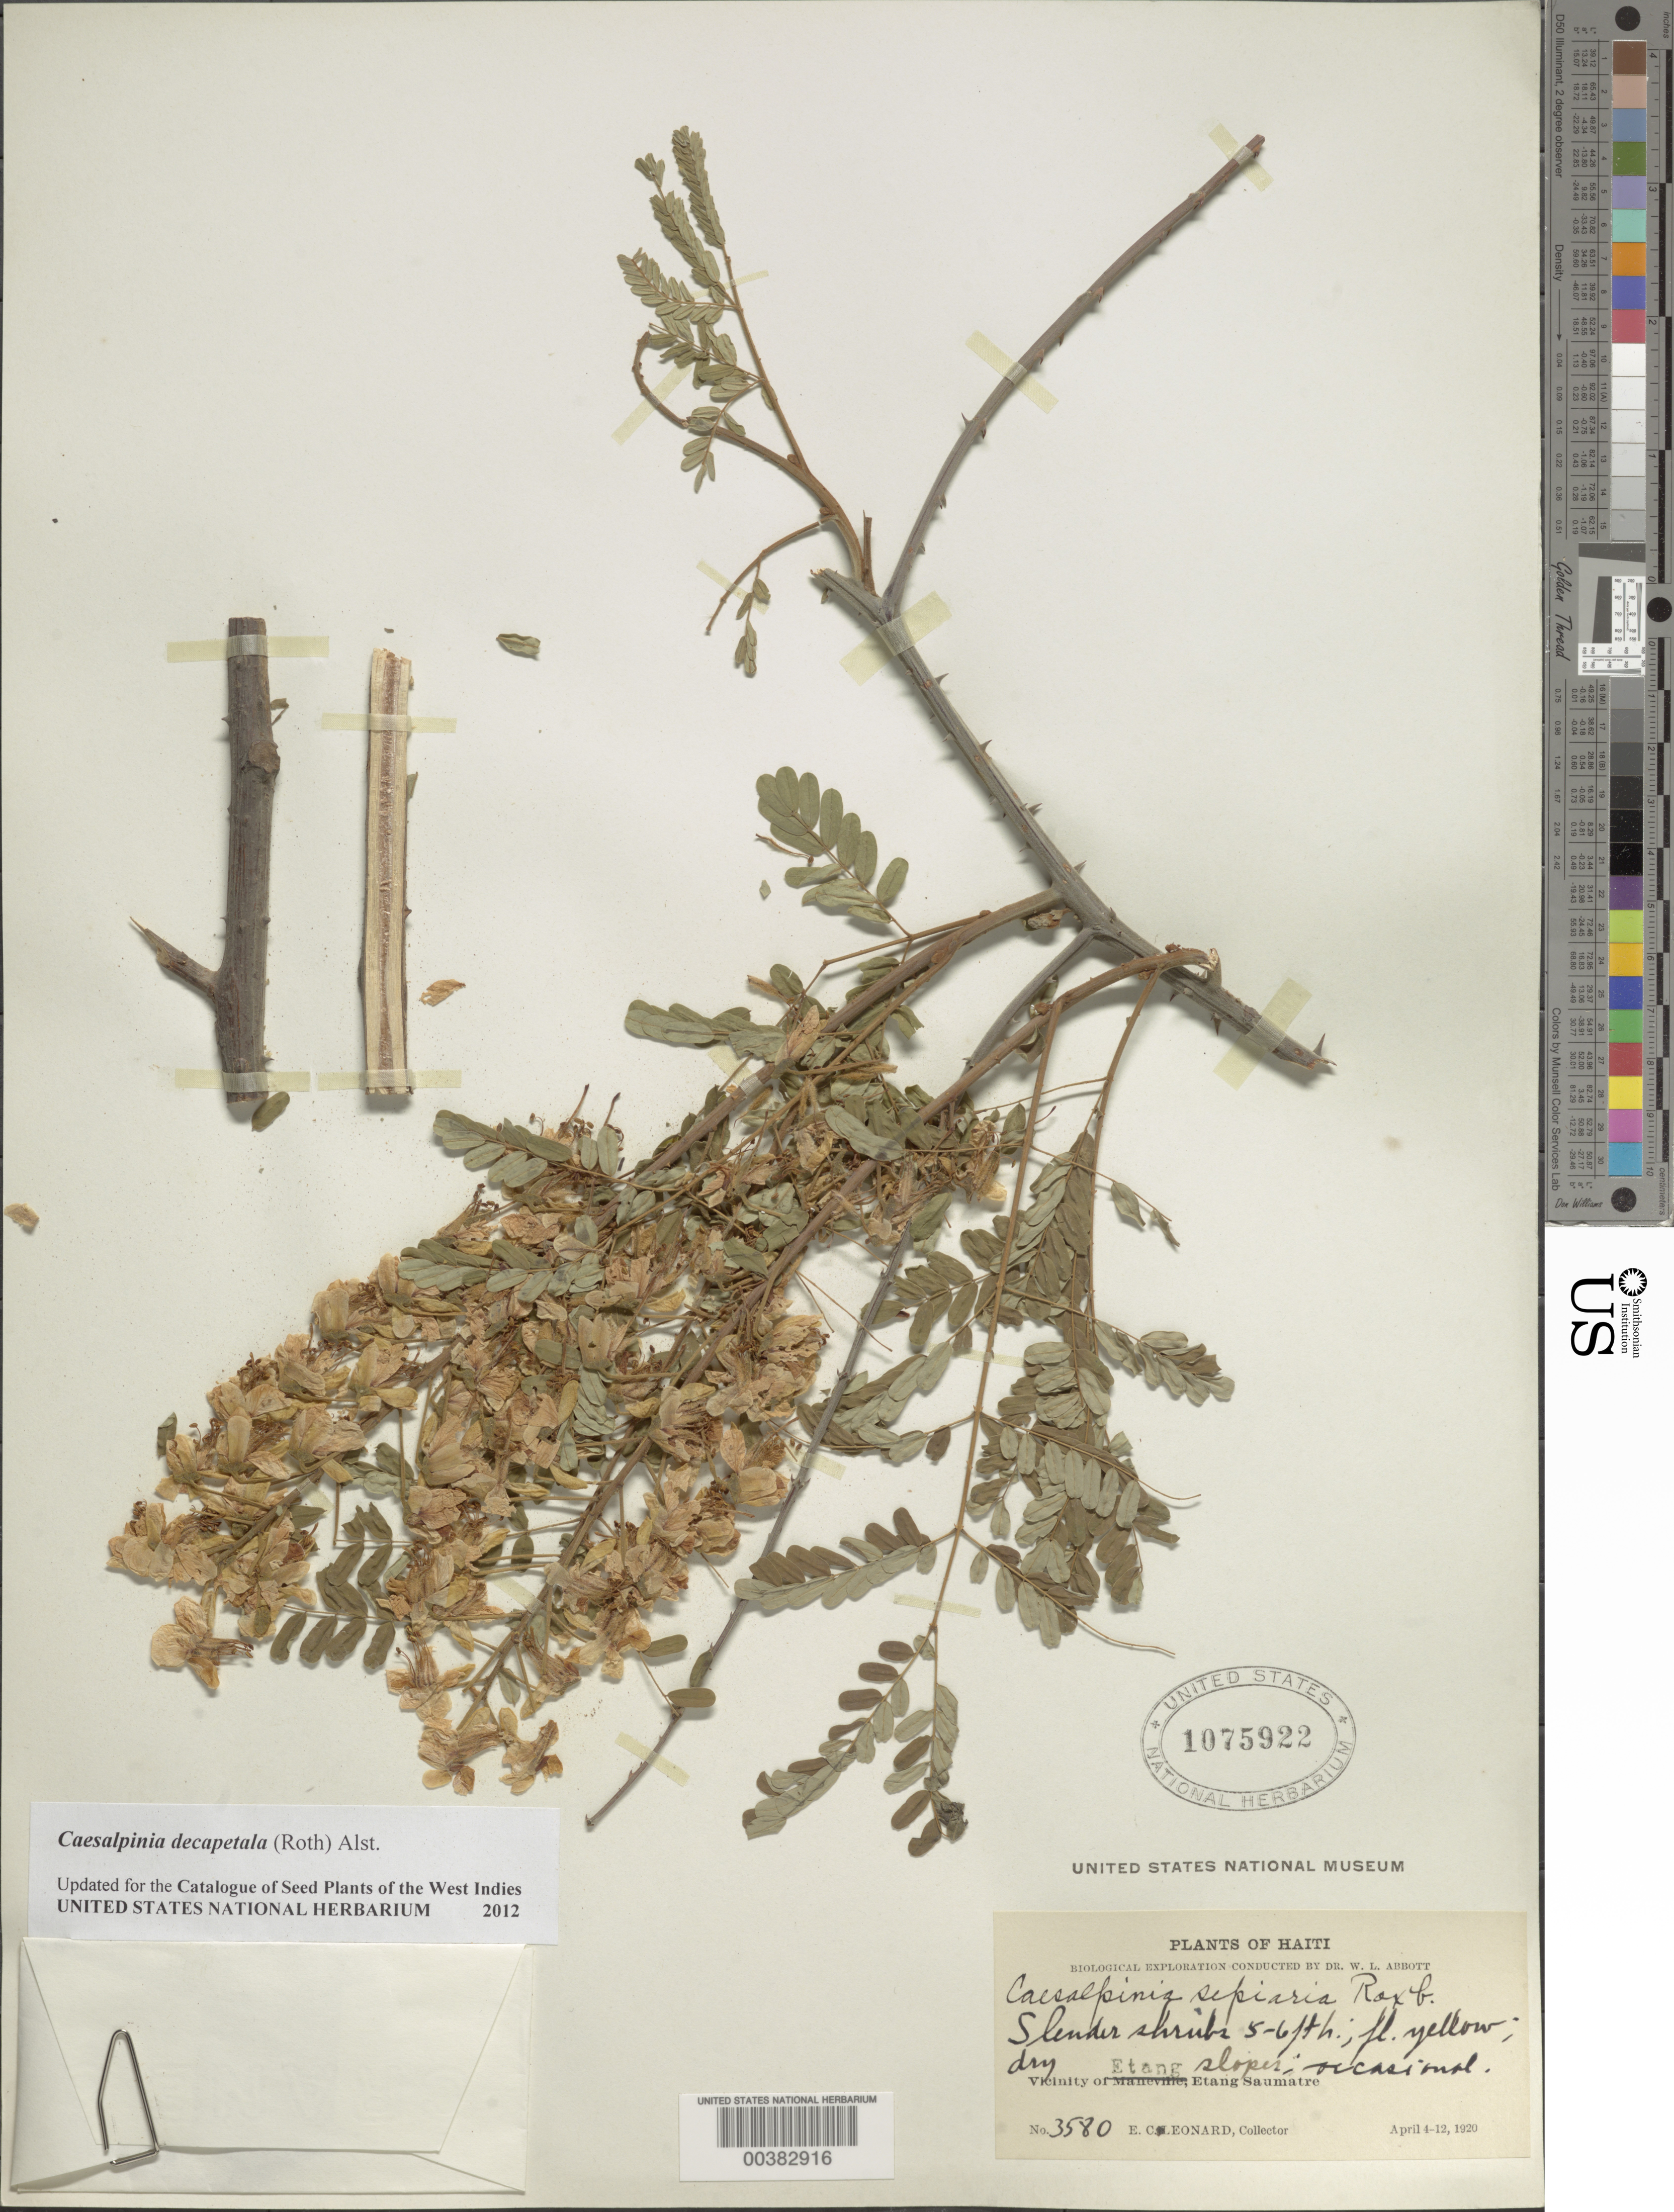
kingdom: Plantae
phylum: Tracheophyta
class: Magnoliopsida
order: Fabales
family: Fabaceae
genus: Biancaea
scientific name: Biancaea decapetala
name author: (Roth) O. Deg.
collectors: E. C. Leonard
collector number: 3580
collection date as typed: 04 Apr 1920 to 12 Apr 1920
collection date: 1920-04-04/1920-04-12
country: Haiti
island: Hispaniola Island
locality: Vicinity of etang, etang saumatre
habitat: Dry slopes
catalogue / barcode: US 1075922